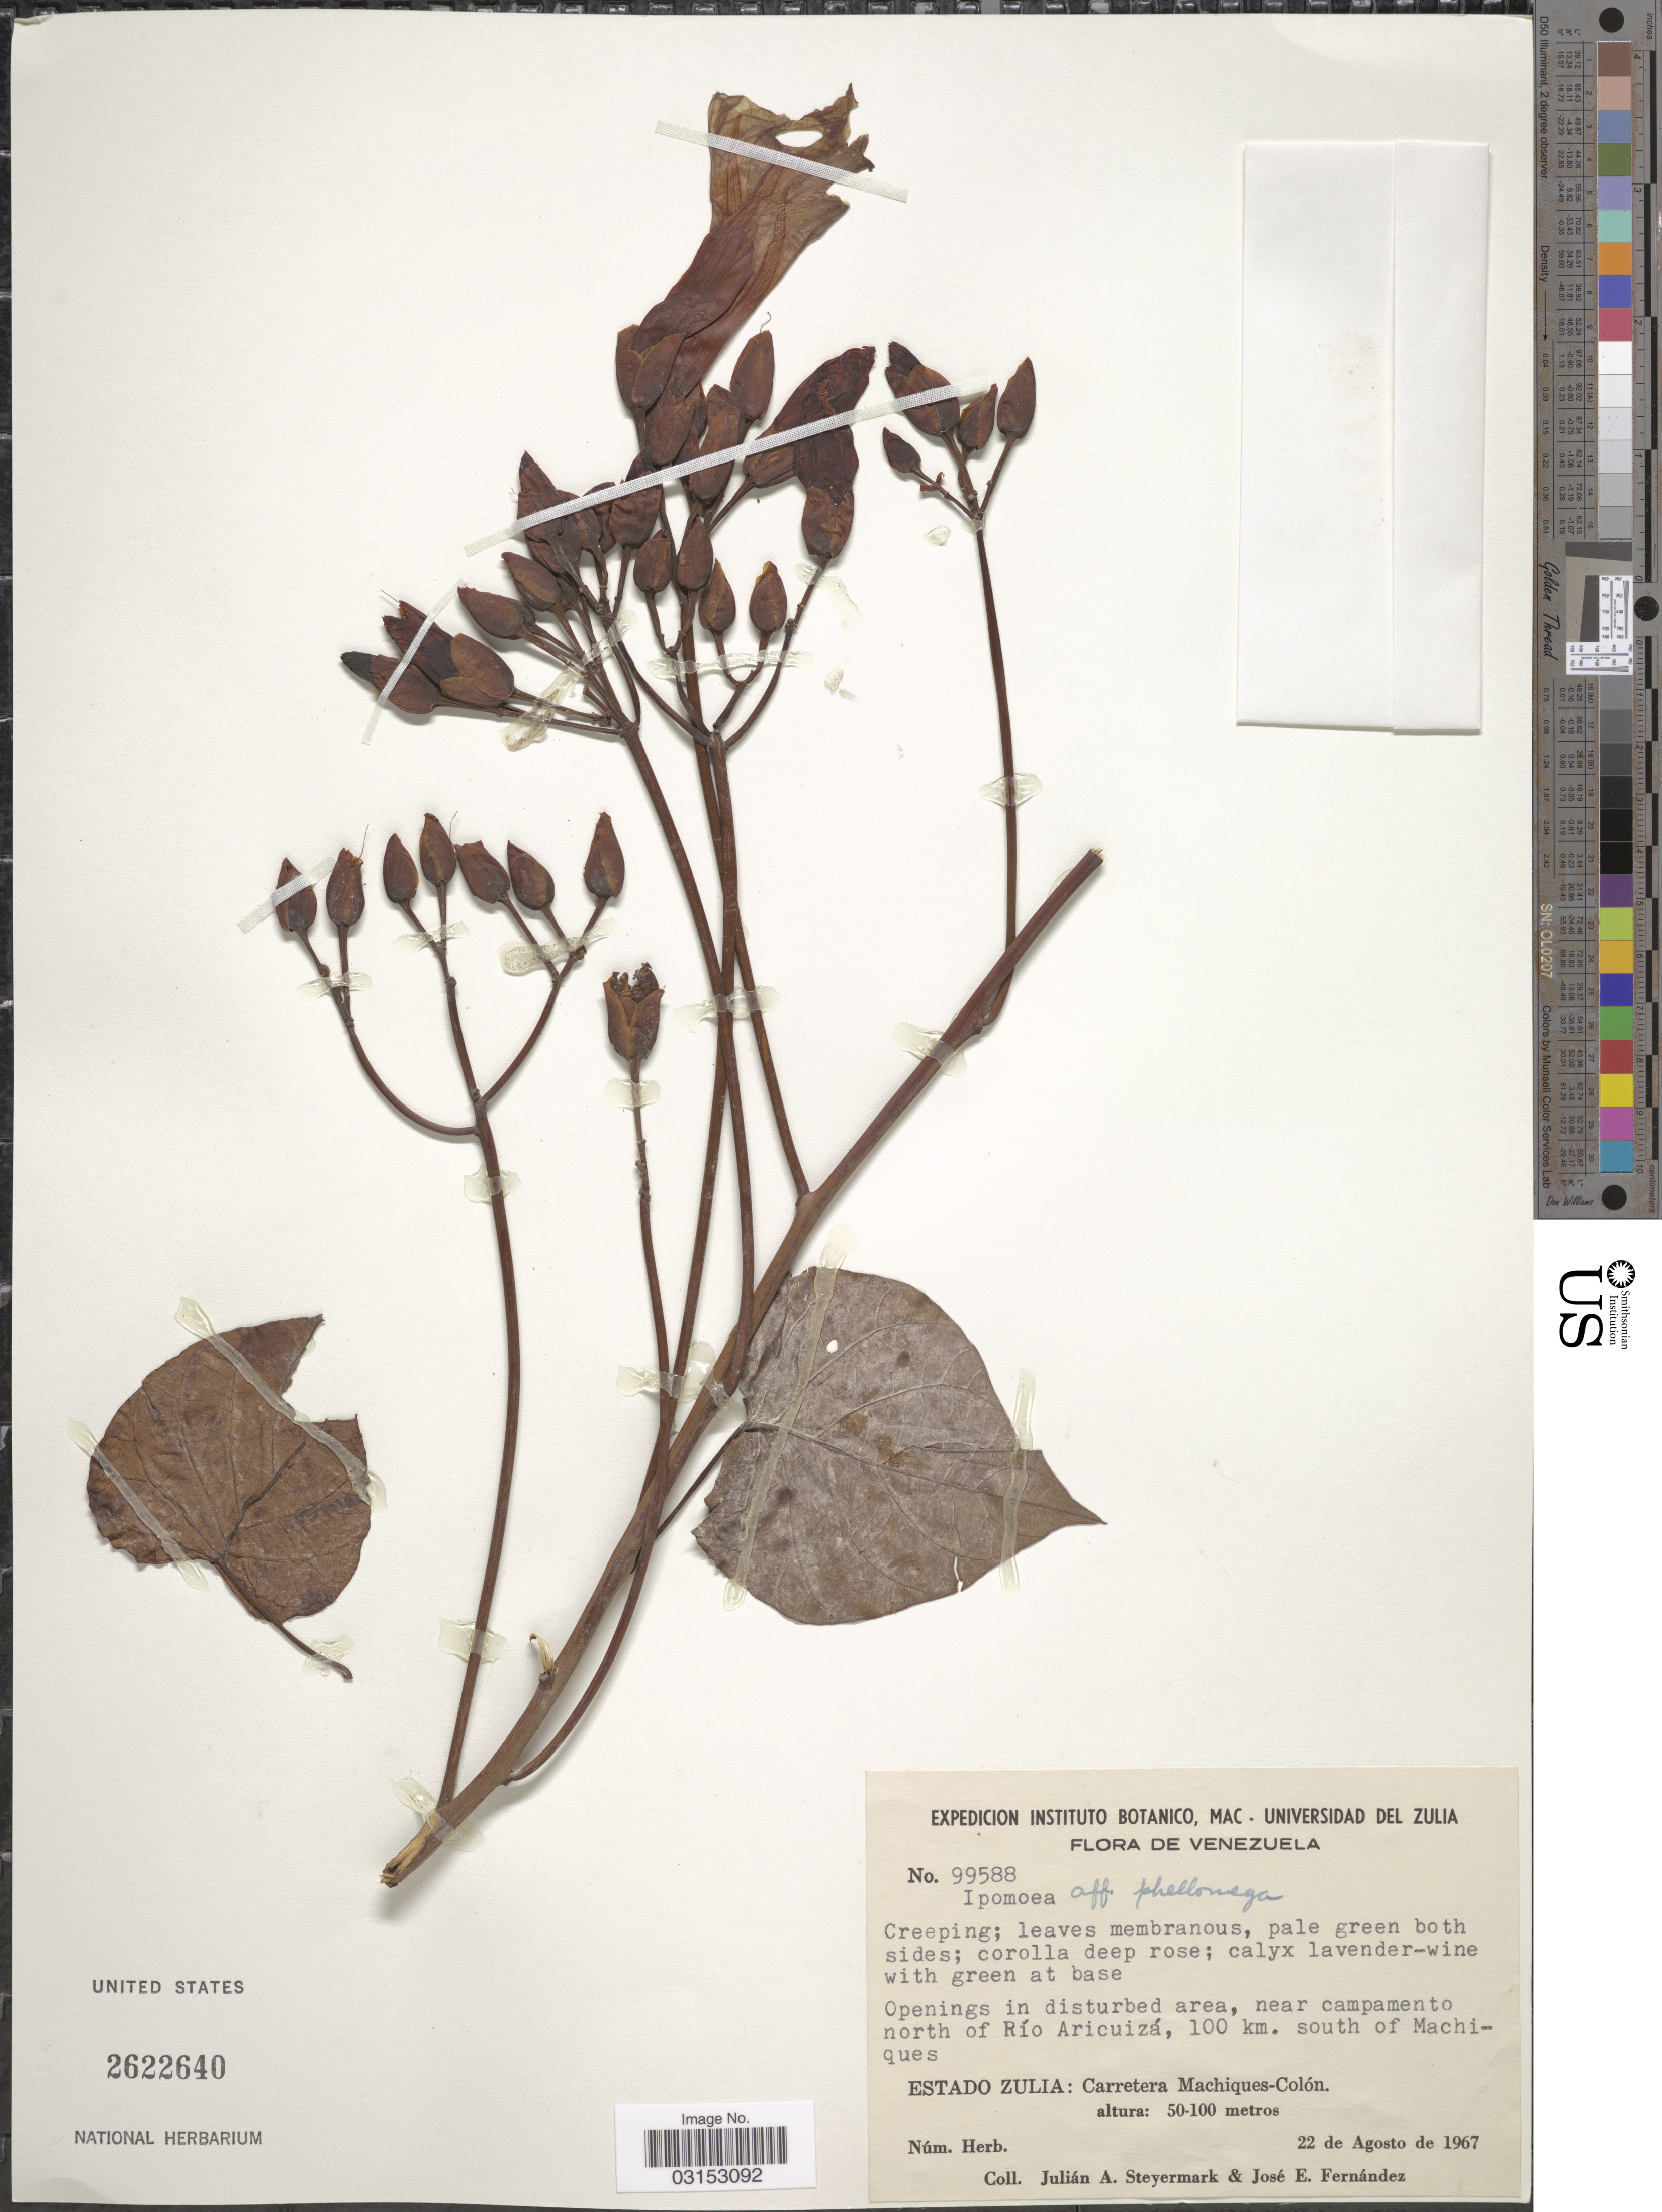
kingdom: Plantae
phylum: Tracheophyta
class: Magnoliopsida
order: Solanales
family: Convolvulaceae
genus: Ipomoea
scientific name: Ipomoea pterodes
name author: Choisy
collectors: J. Steyermark & J. Fernández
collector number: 99588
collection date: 1967-08-22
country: Venezuela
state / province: Zulia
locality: Openings in disturbed area, near campamento north of Río Aricuizá, 100 km. south of Machiques. Carretera Machiques-Colón.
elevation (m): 50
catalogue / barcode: US 2622640